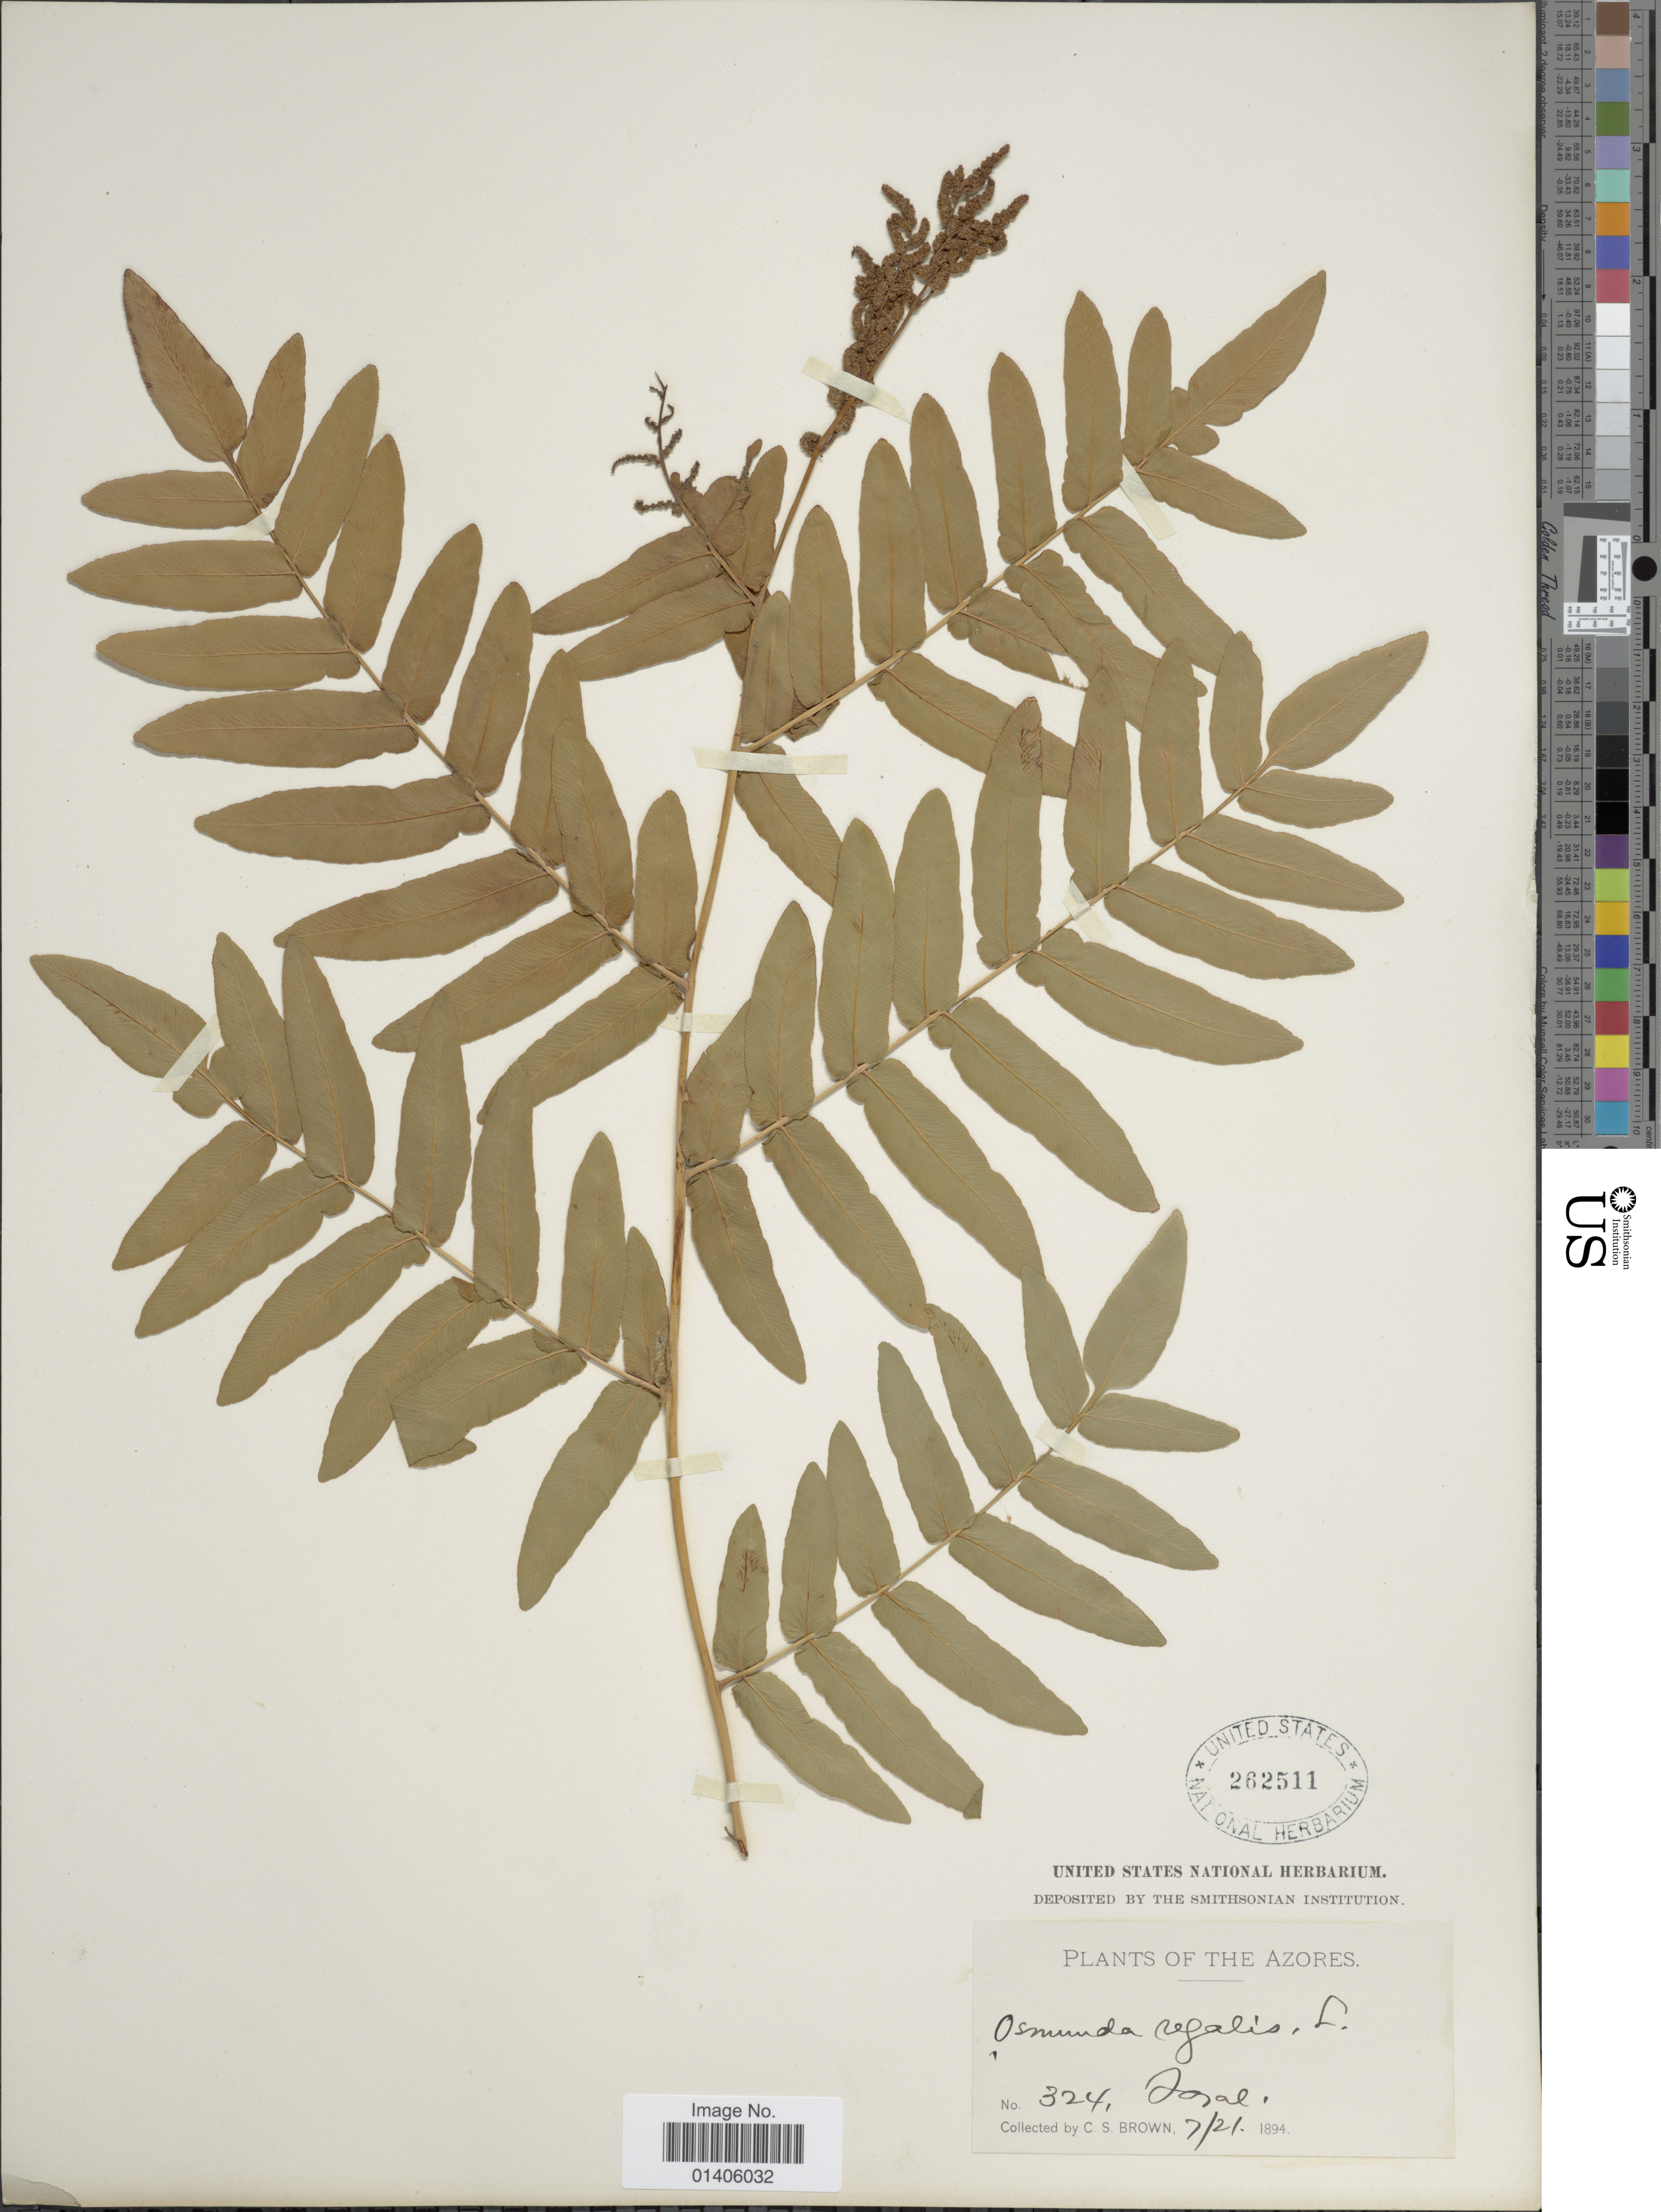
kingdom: Plantae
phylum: Tracheophyta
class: Polypodiopsida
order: Osmundales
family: Osmundaceae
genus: Osmunda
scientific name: Osmunda regalis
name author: L.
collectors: C. S. Brown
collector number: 324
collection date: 1894-07-21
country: Portugal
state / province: Azores (Aut. Reg.)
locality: Jojal [interpreted]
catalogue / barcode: US 262511